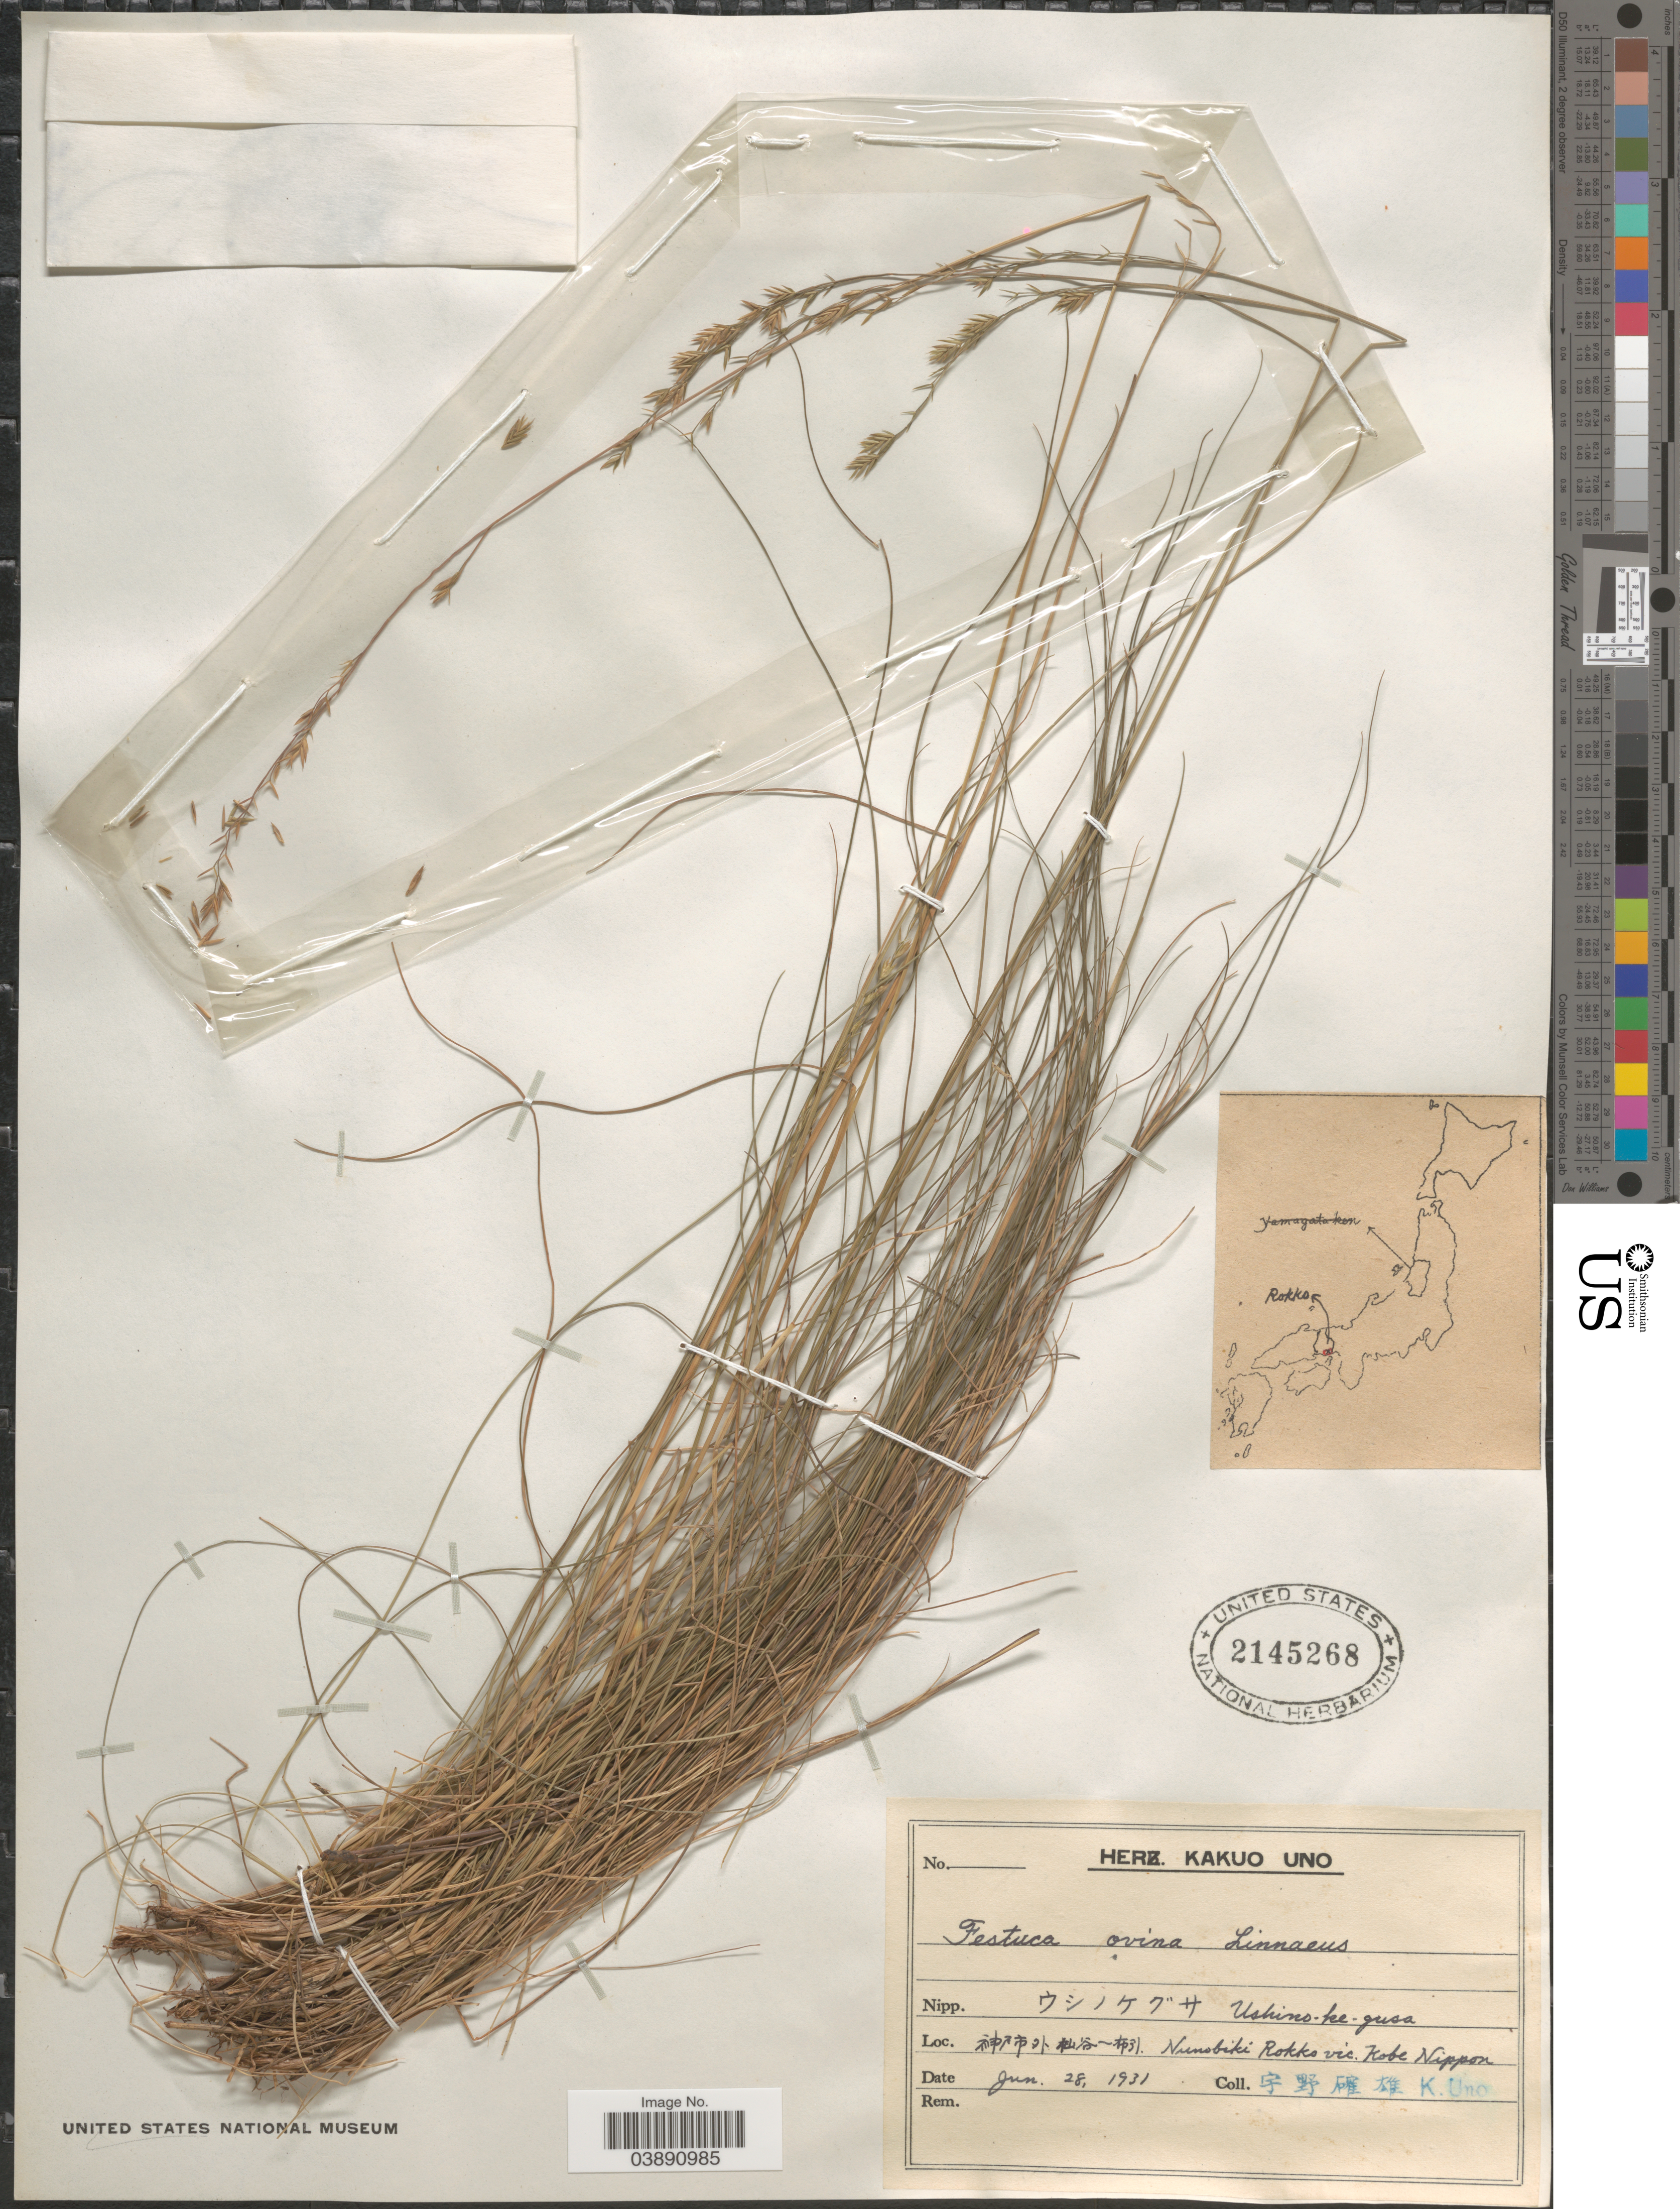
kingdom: Plantae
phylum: Tracheophyta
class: Liliopsida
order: Poales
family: Poaceae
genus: Festuca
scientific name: Festuca ovina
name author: L.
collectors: K. Uno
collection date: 1931-06-28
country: Japan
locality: Nunobiki Rokko vic. Kobe Nippon.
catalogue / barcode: US 2145268